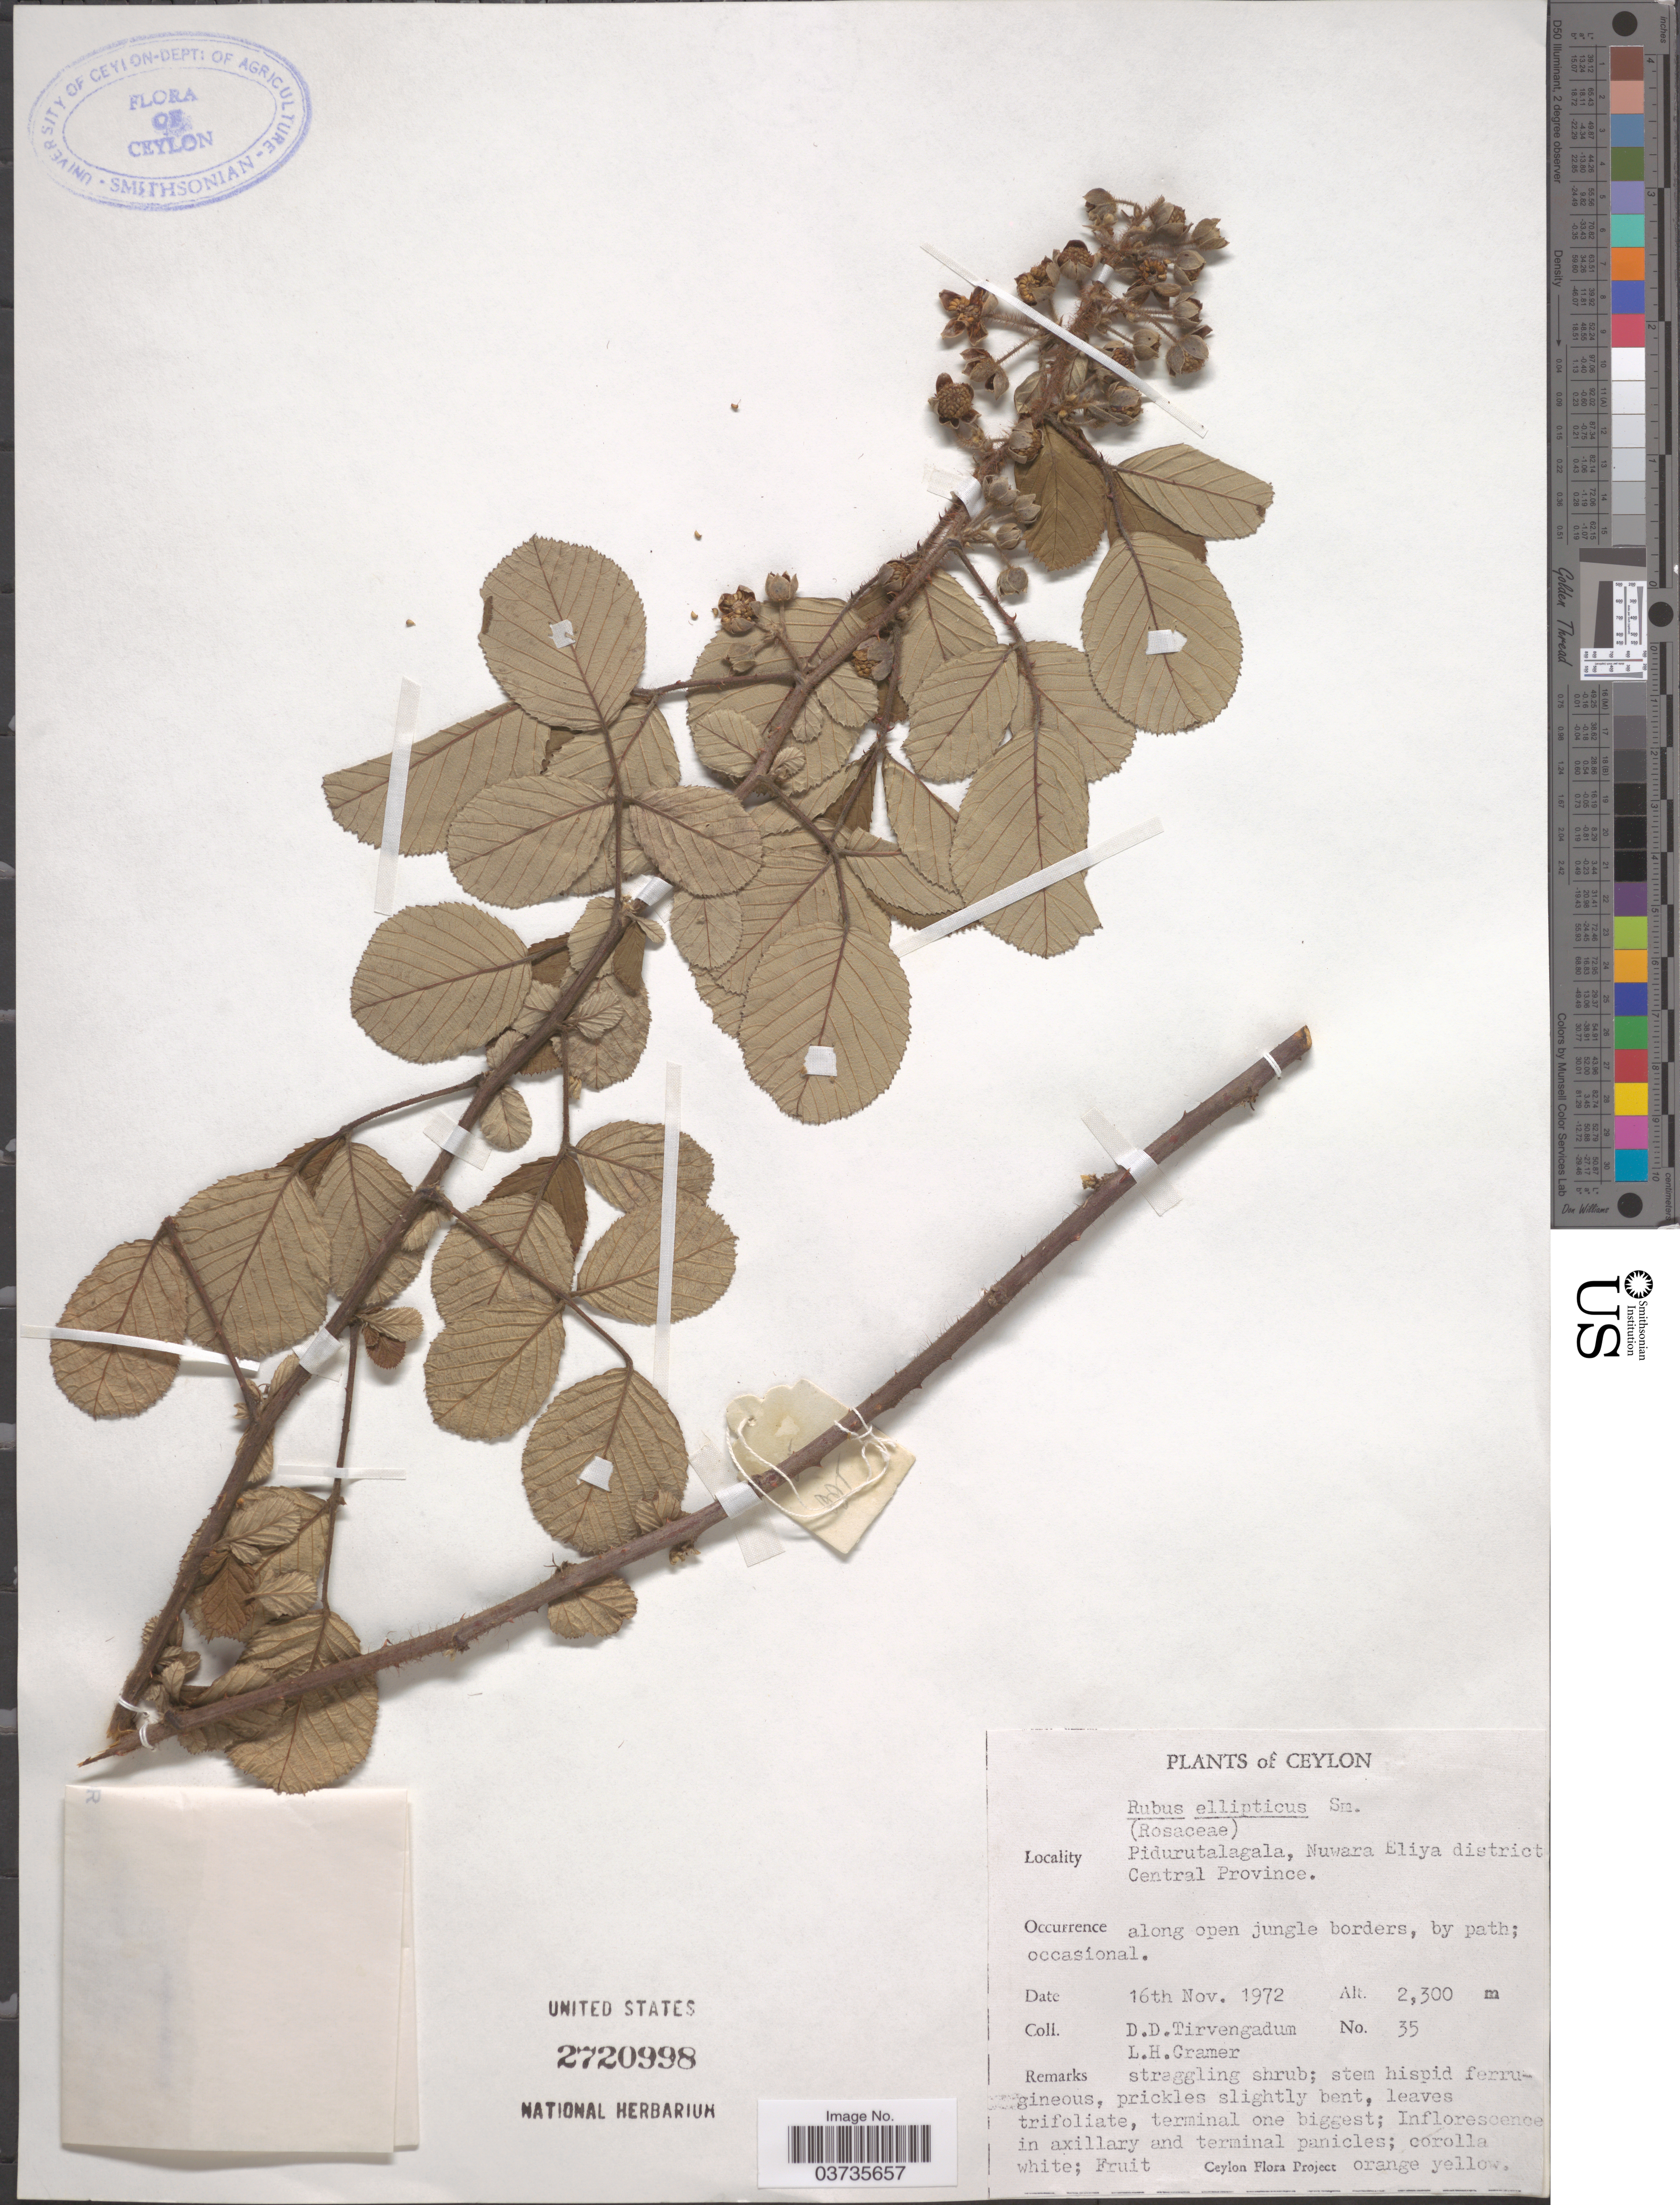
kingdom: Plantae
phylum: Tracheophyta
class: Magnoliopsida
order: Rosales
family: Rosaceae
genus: Rubus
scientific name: Rubus ellipticus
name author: Sm.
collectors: D. Tirvengadum & L. H. Cramer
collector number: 35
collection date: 1972-11-16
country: Sri Lanka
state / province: Central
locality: Ceylon. Pidurutalagala, Nuwara Eliya district.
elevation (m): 2300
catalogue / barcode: US 2720998